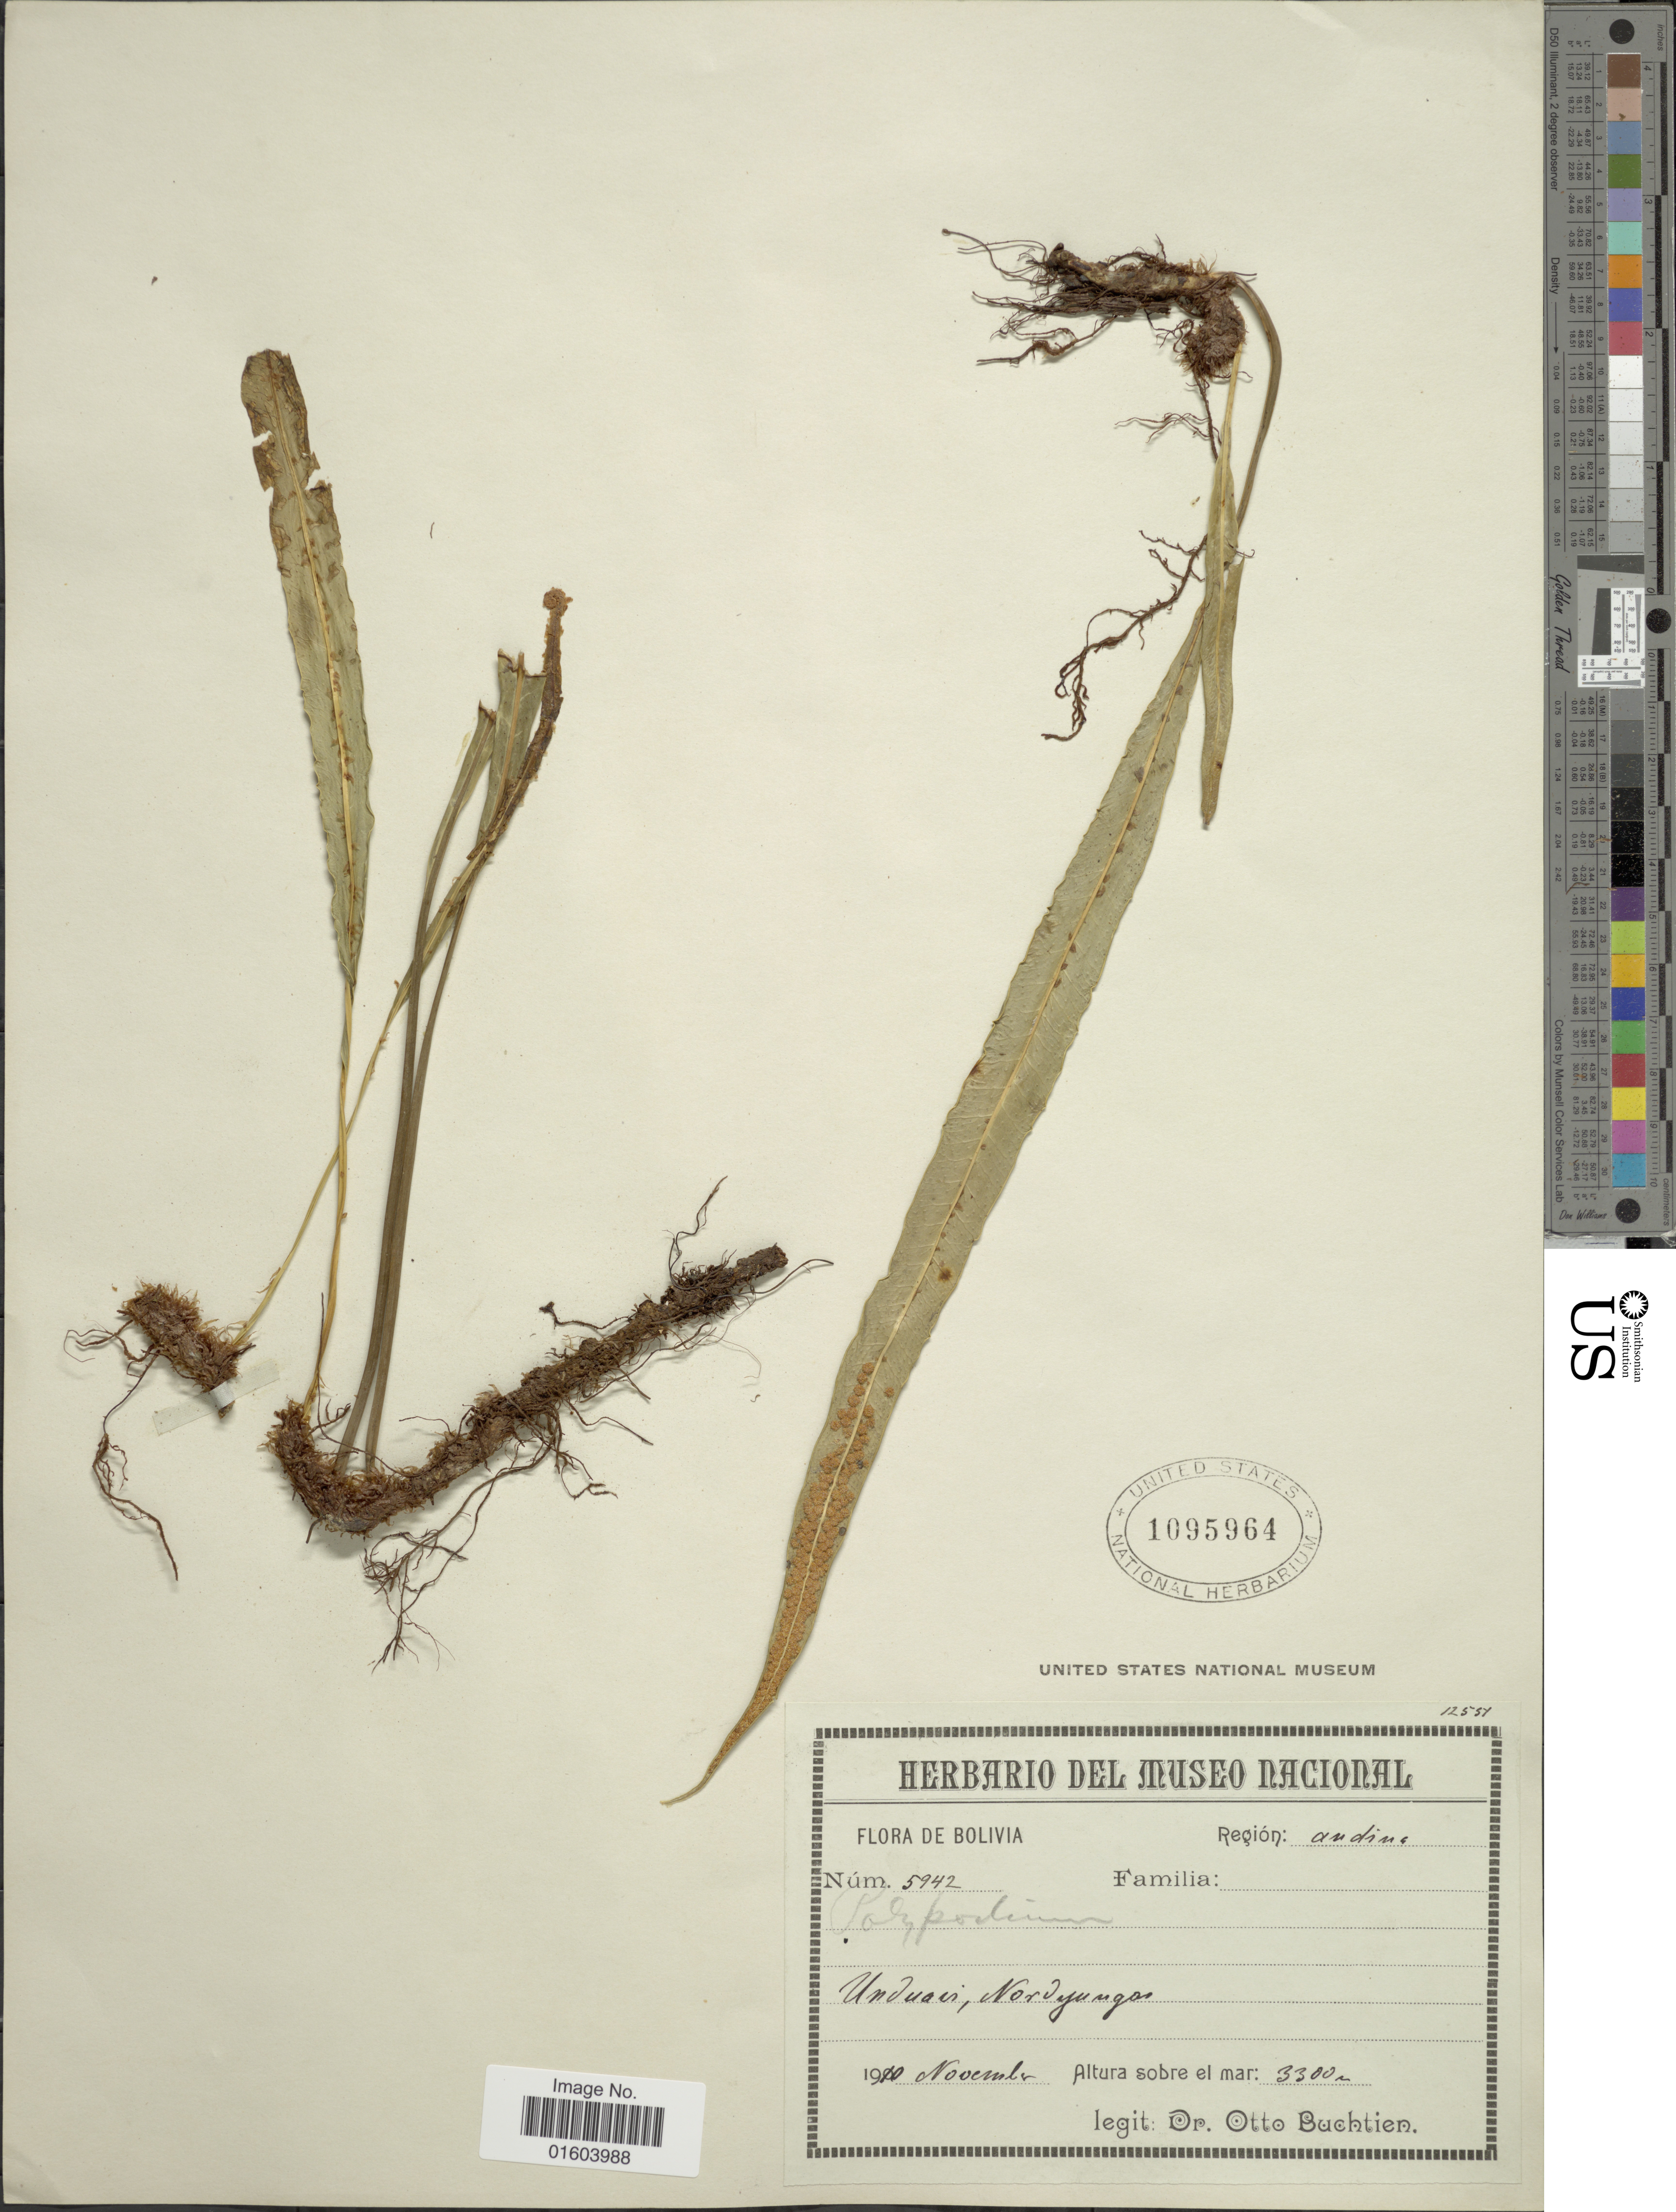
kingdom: Plantae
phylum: Tracheophyta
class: Polypodiopsida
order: Polypodiales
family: Polypodiaceae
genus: Campyloneurum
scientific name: Campyloneurum angustifolium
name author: (Sw.) Fée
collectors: O. Buchtien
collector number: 5942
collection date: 1910-11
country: Bolivia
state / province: La Paz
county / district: Nor Yungas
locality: Unduavi, Region andina.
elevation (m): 3300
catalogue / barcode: US 1095964